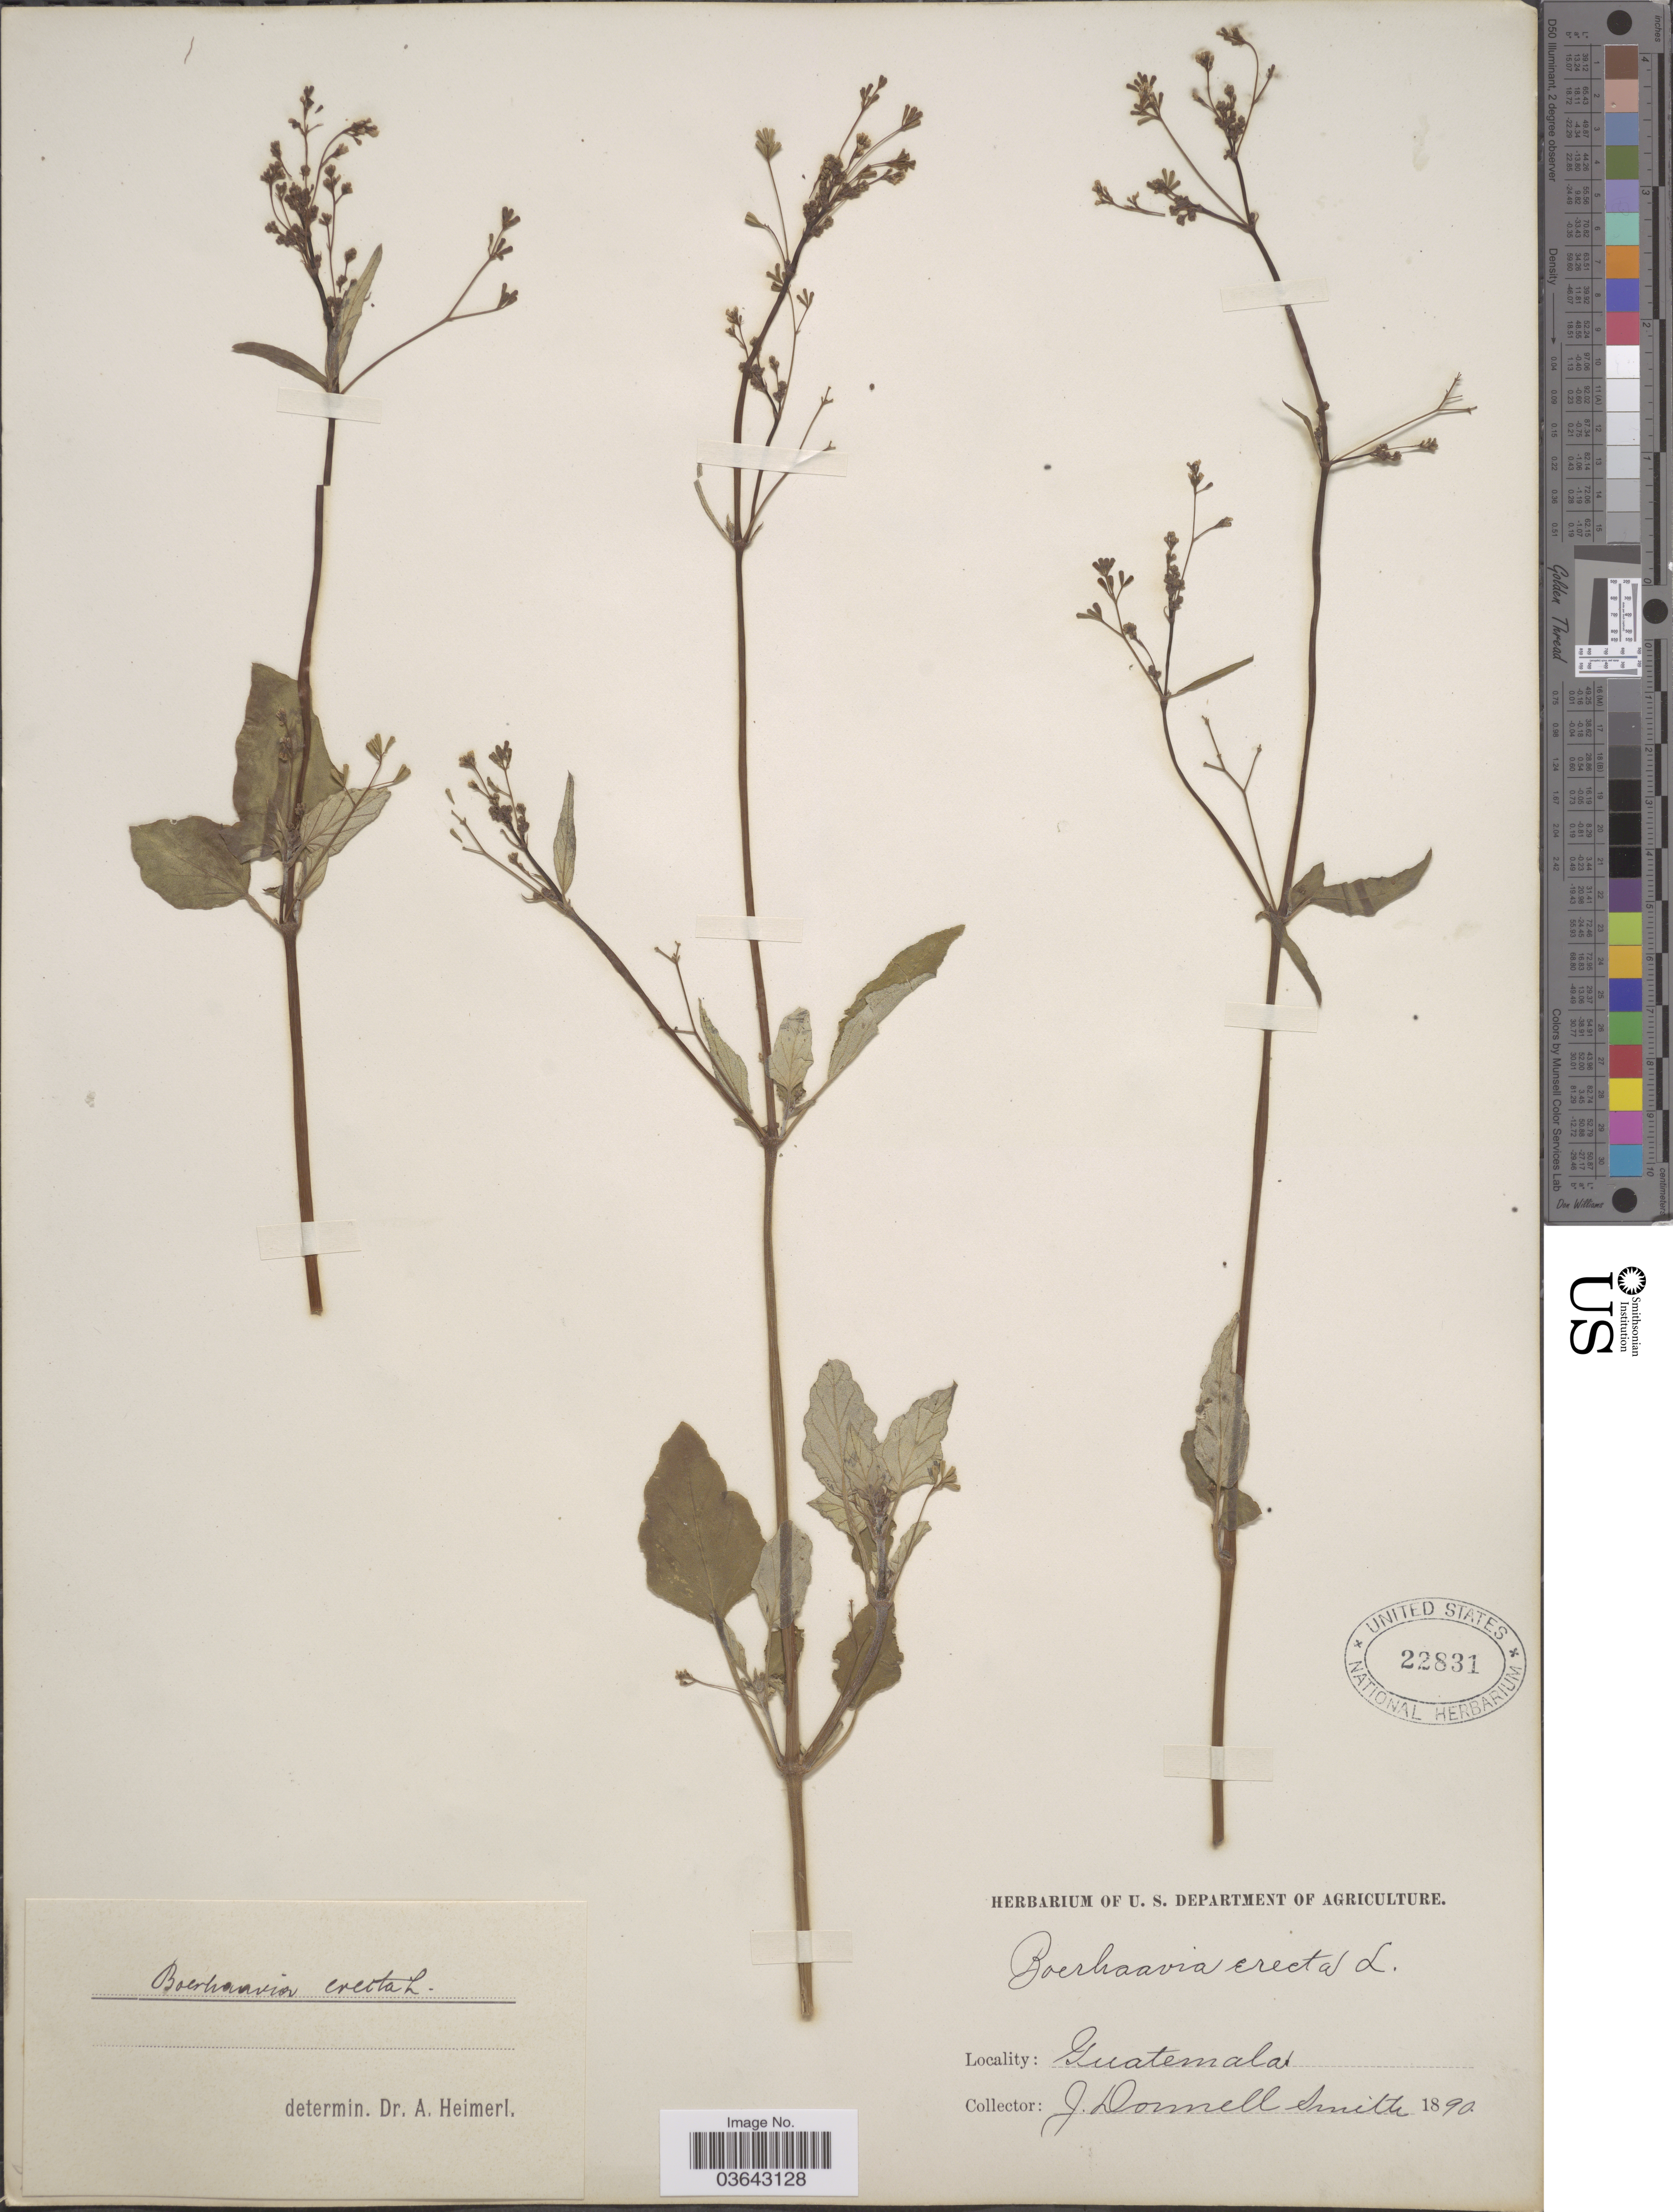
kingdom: Plantae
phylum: Tracheophyta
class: Magnoliopsida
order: Caryophyllales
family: Nyctaginaceae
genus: Boerhavia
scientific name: Boerhavia erecta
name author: L.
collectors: J. Donnell Smith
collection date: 1890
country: Guatemala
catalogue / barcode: US 22831